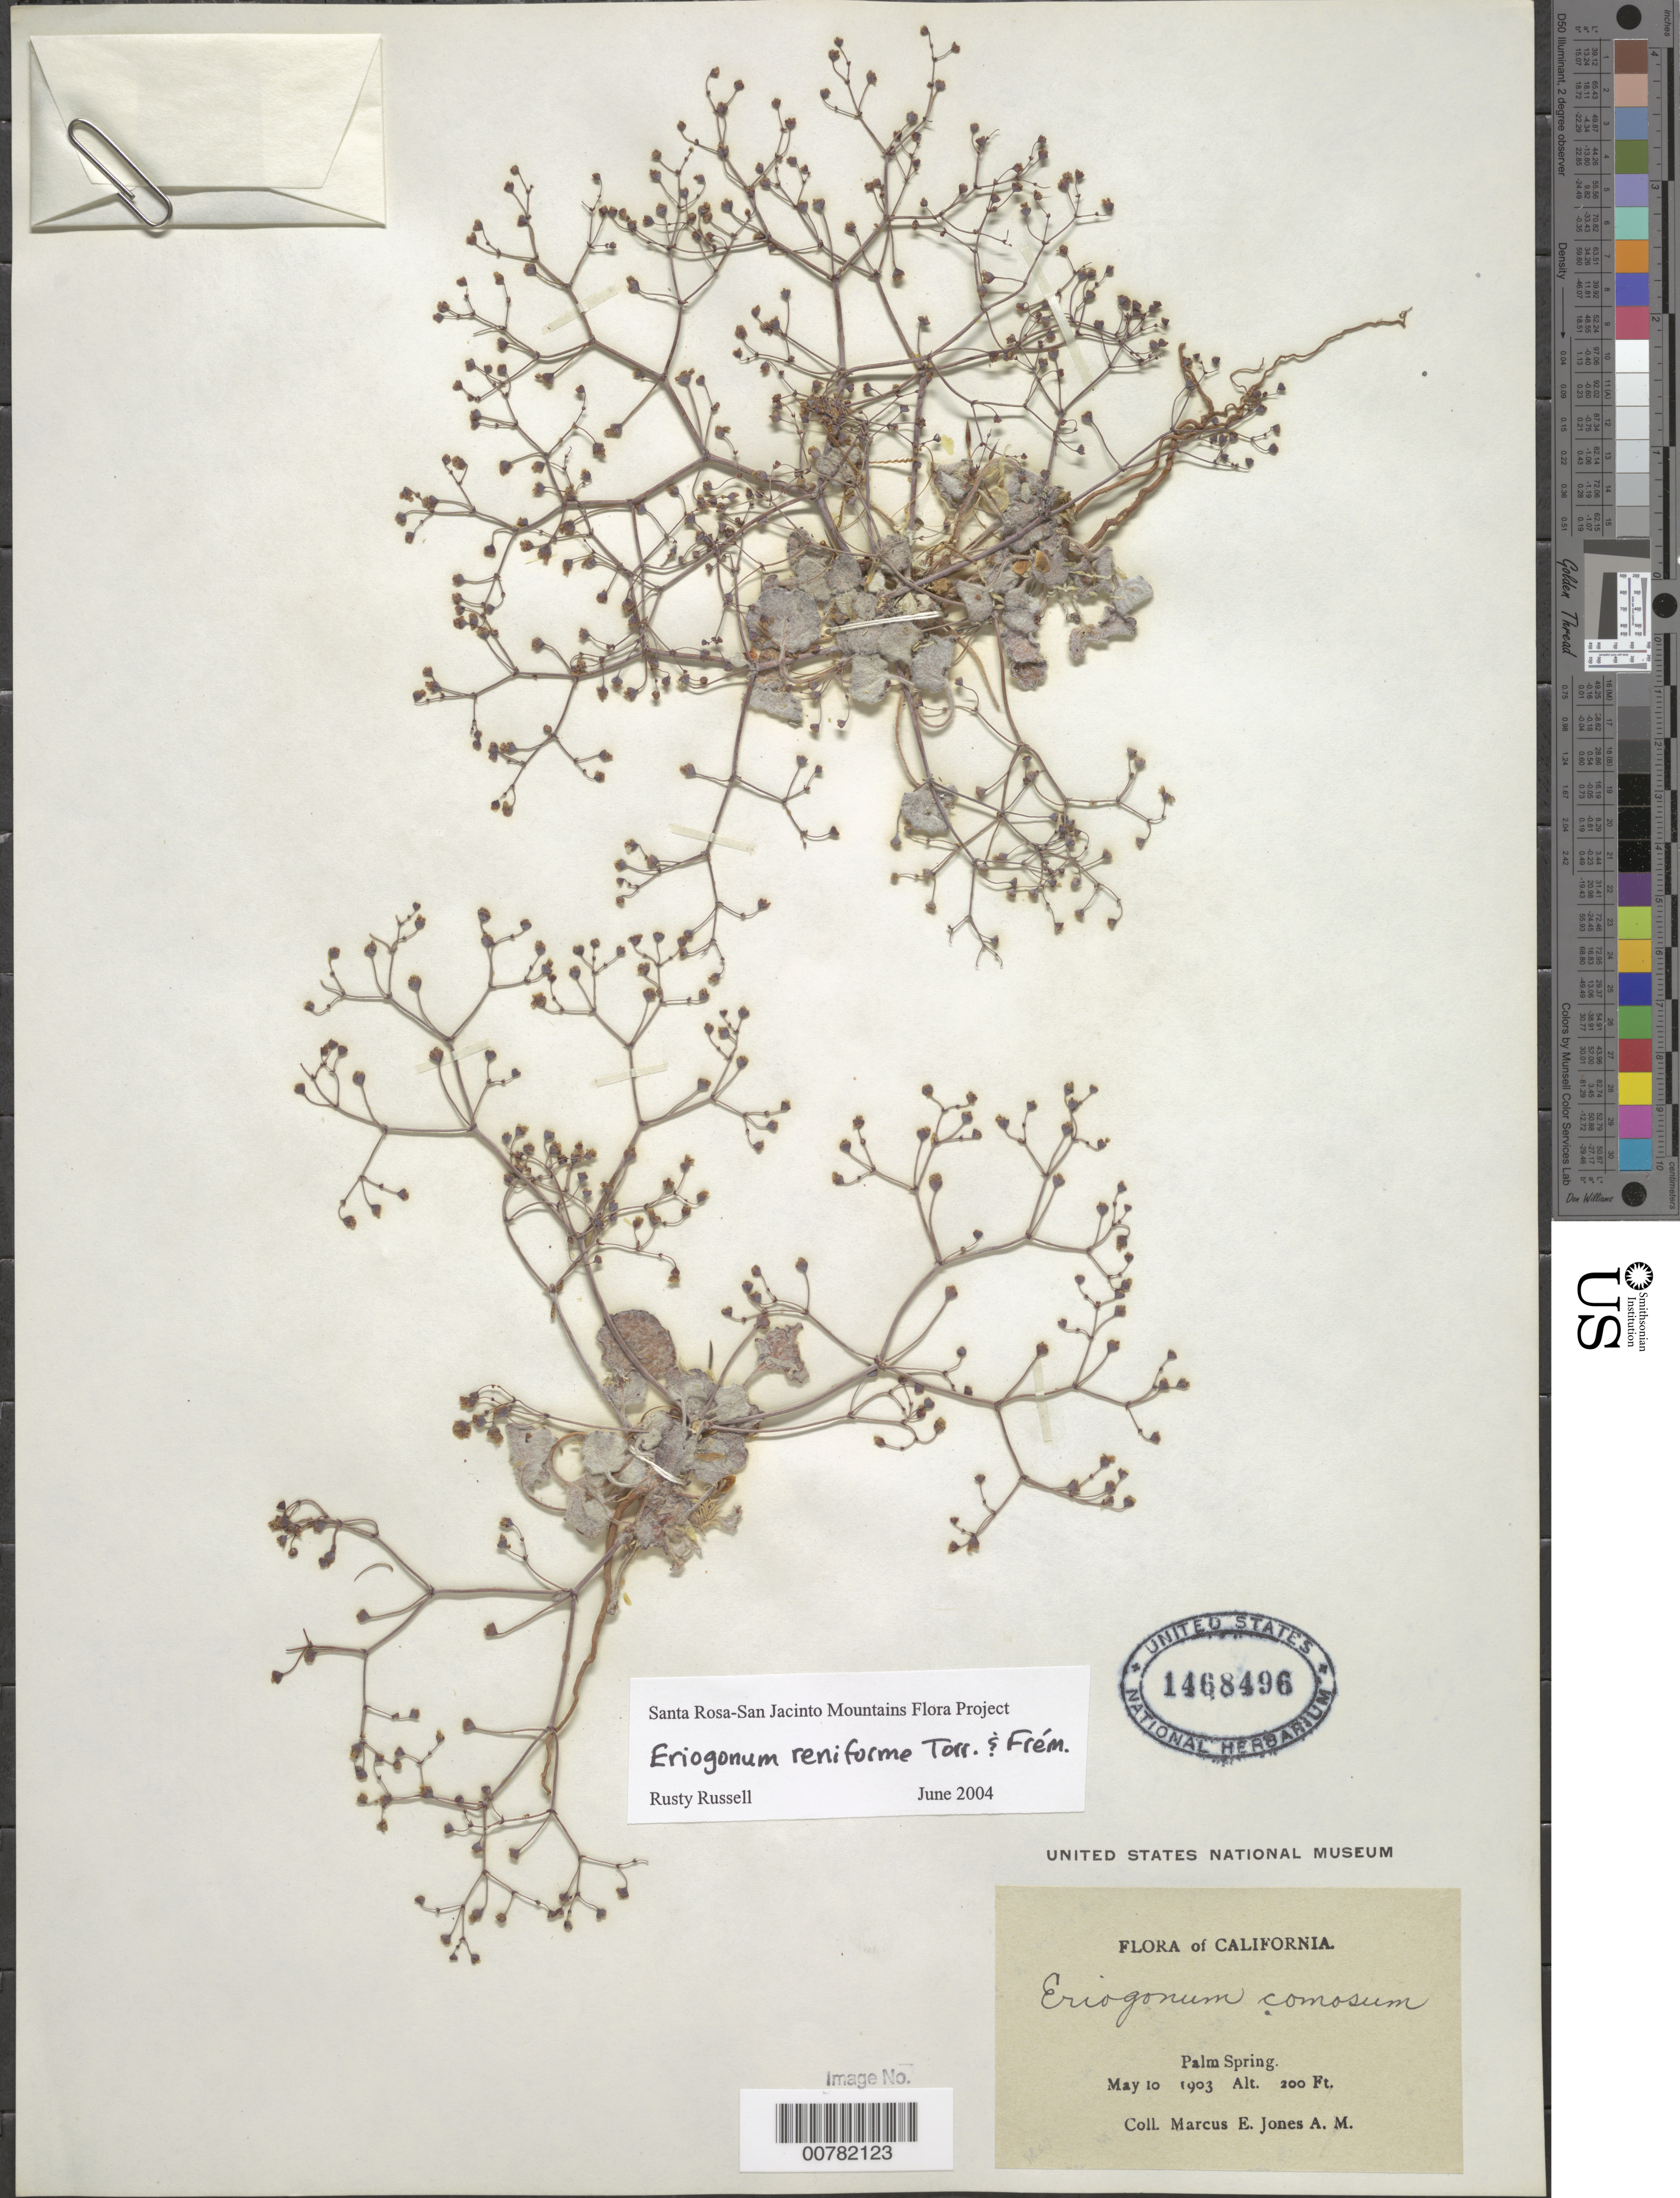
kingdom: Plantae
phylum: Tracheophyta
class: Magnoliopsida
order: Caryophyllales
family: Polygonaceae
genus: Eriogonum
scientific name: Eriogonum reniforme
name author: Torr. & Frém.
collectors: M. E. Jones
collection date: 1903-05-10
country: United States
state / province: California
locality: Palm Spring.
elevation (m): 61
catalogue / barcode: US 1468496